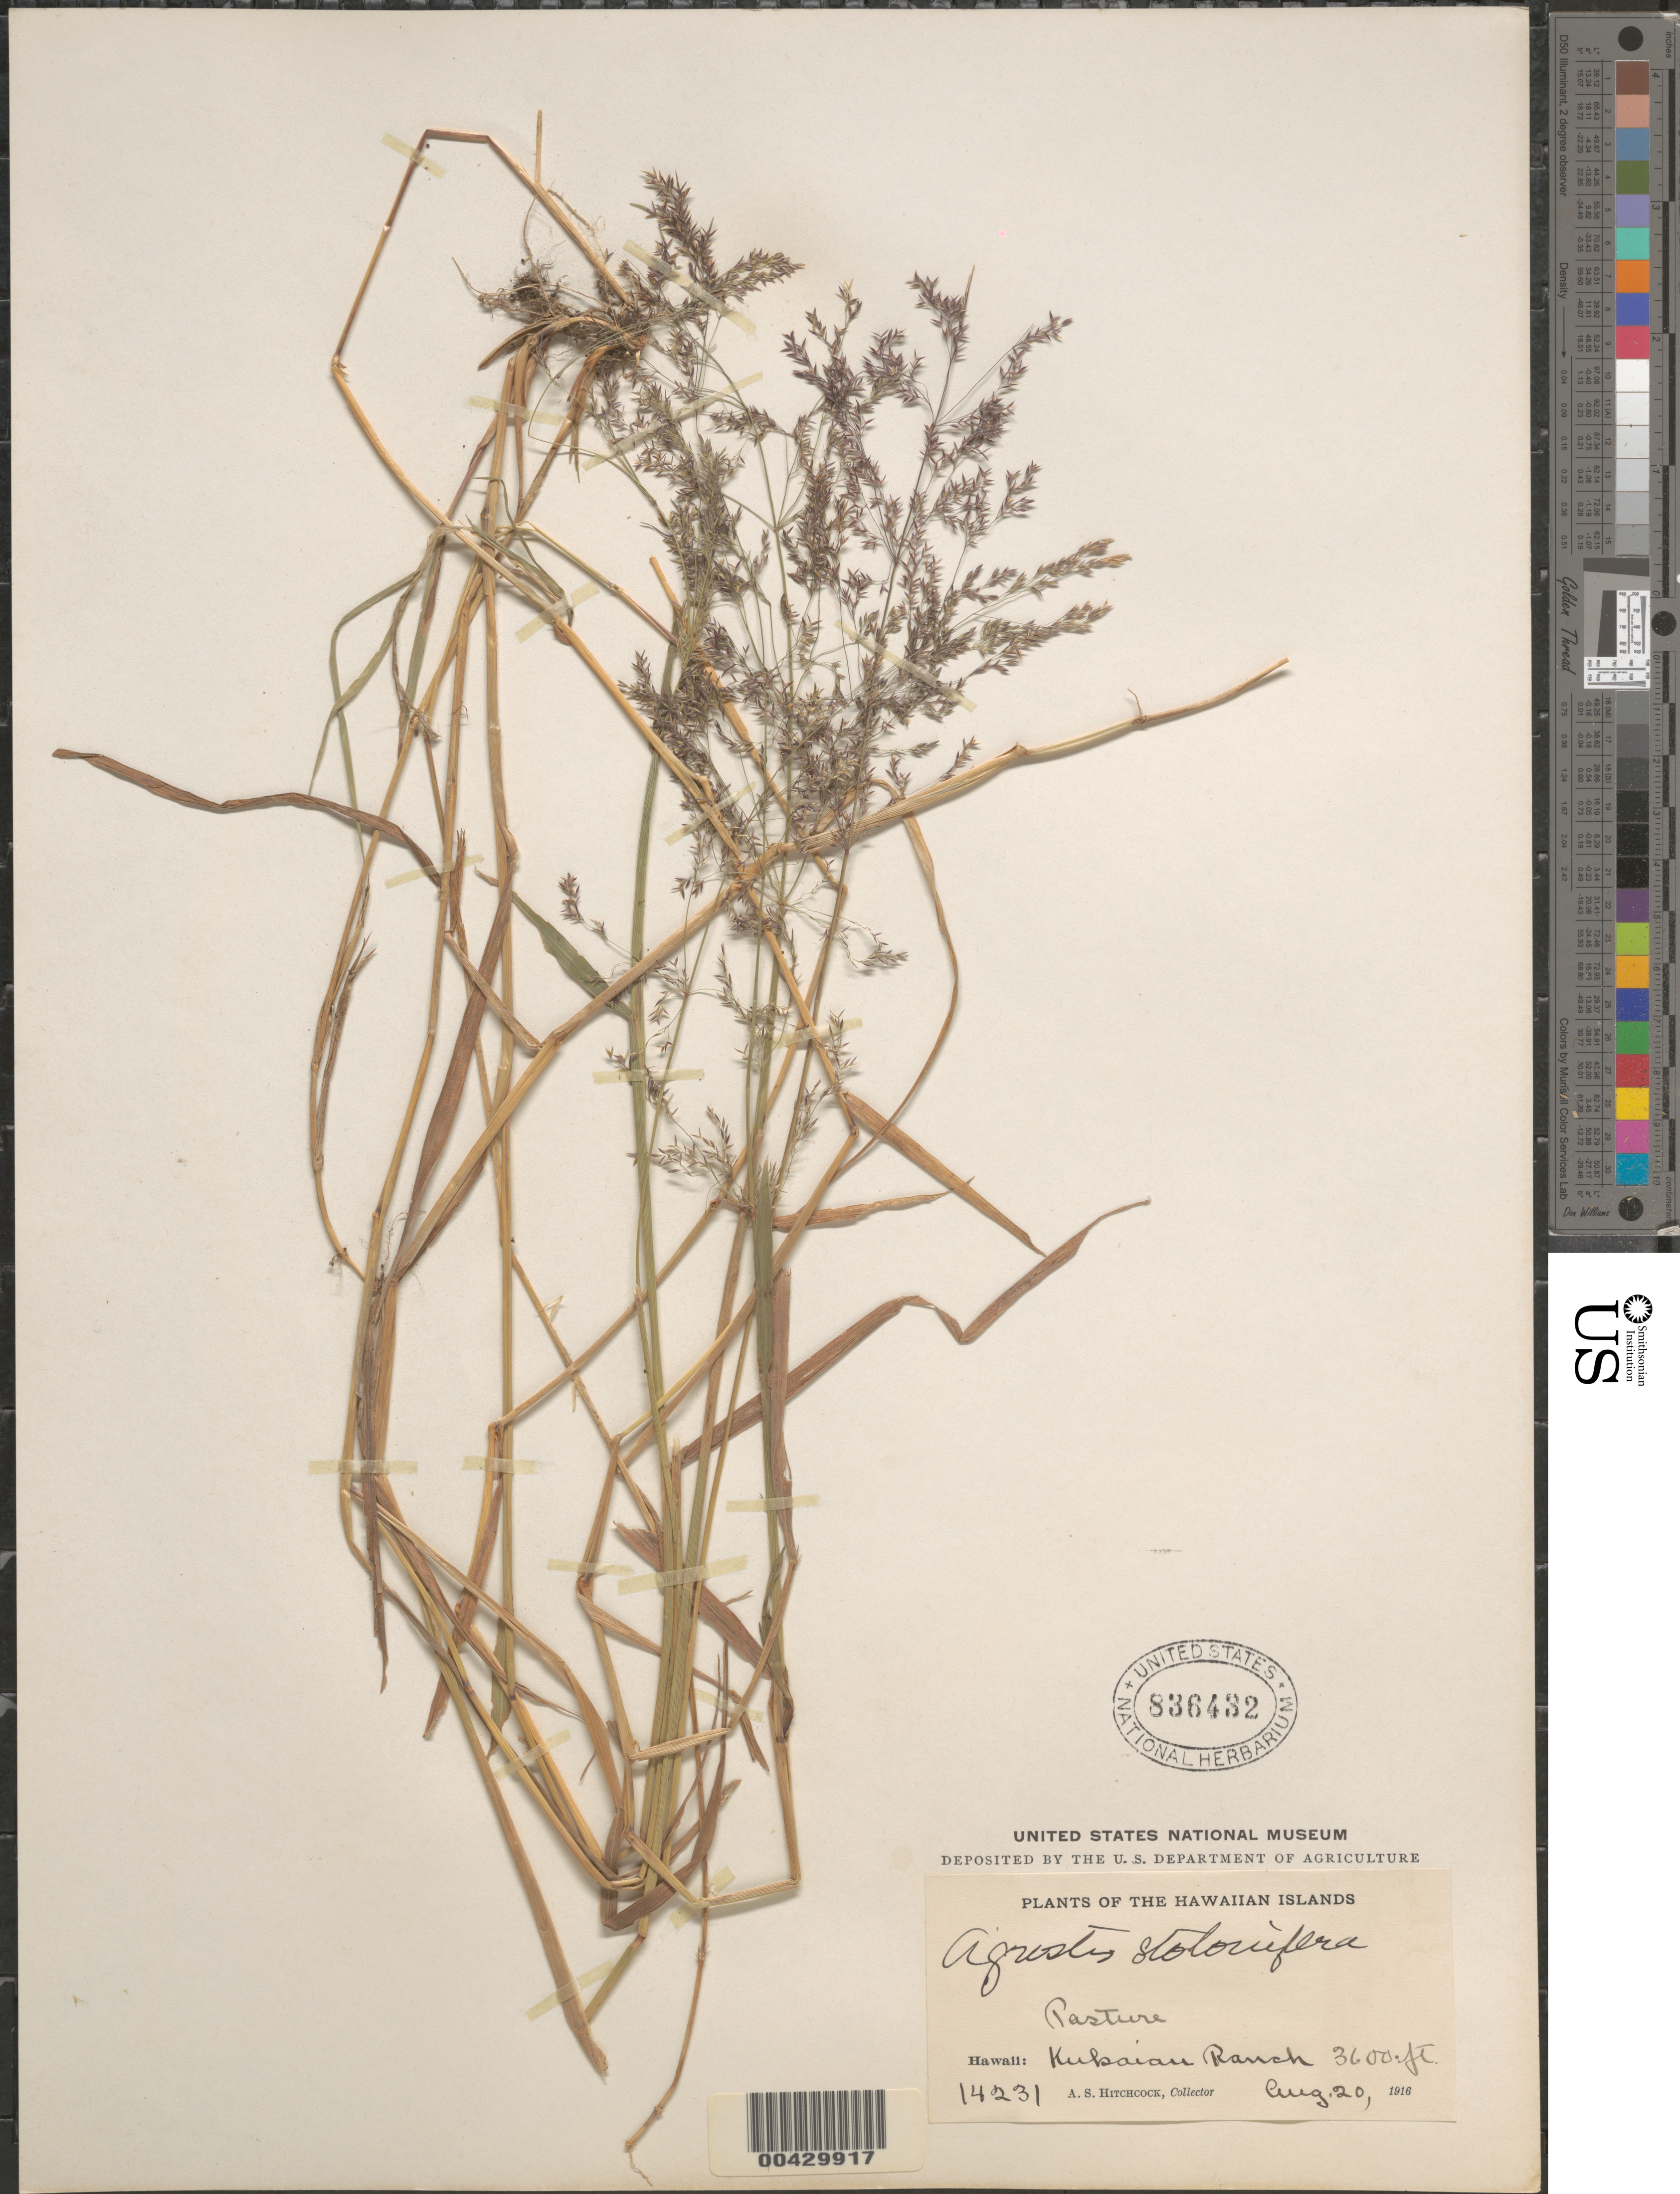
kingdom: Plantae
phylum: Tracheophyta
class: Liliopsida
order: Poales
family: Poaceae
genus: Agrostis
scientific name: Agrostis stolonifera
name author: L.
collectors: A. S. Hitchcock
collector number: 14231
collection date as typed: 20 Aug 1916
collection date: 1916-08-20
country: United States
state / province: Hawaii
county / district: Hawaii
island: Hawaii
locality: Kukaiau Ranch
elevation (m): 1097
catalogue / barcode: US 836432